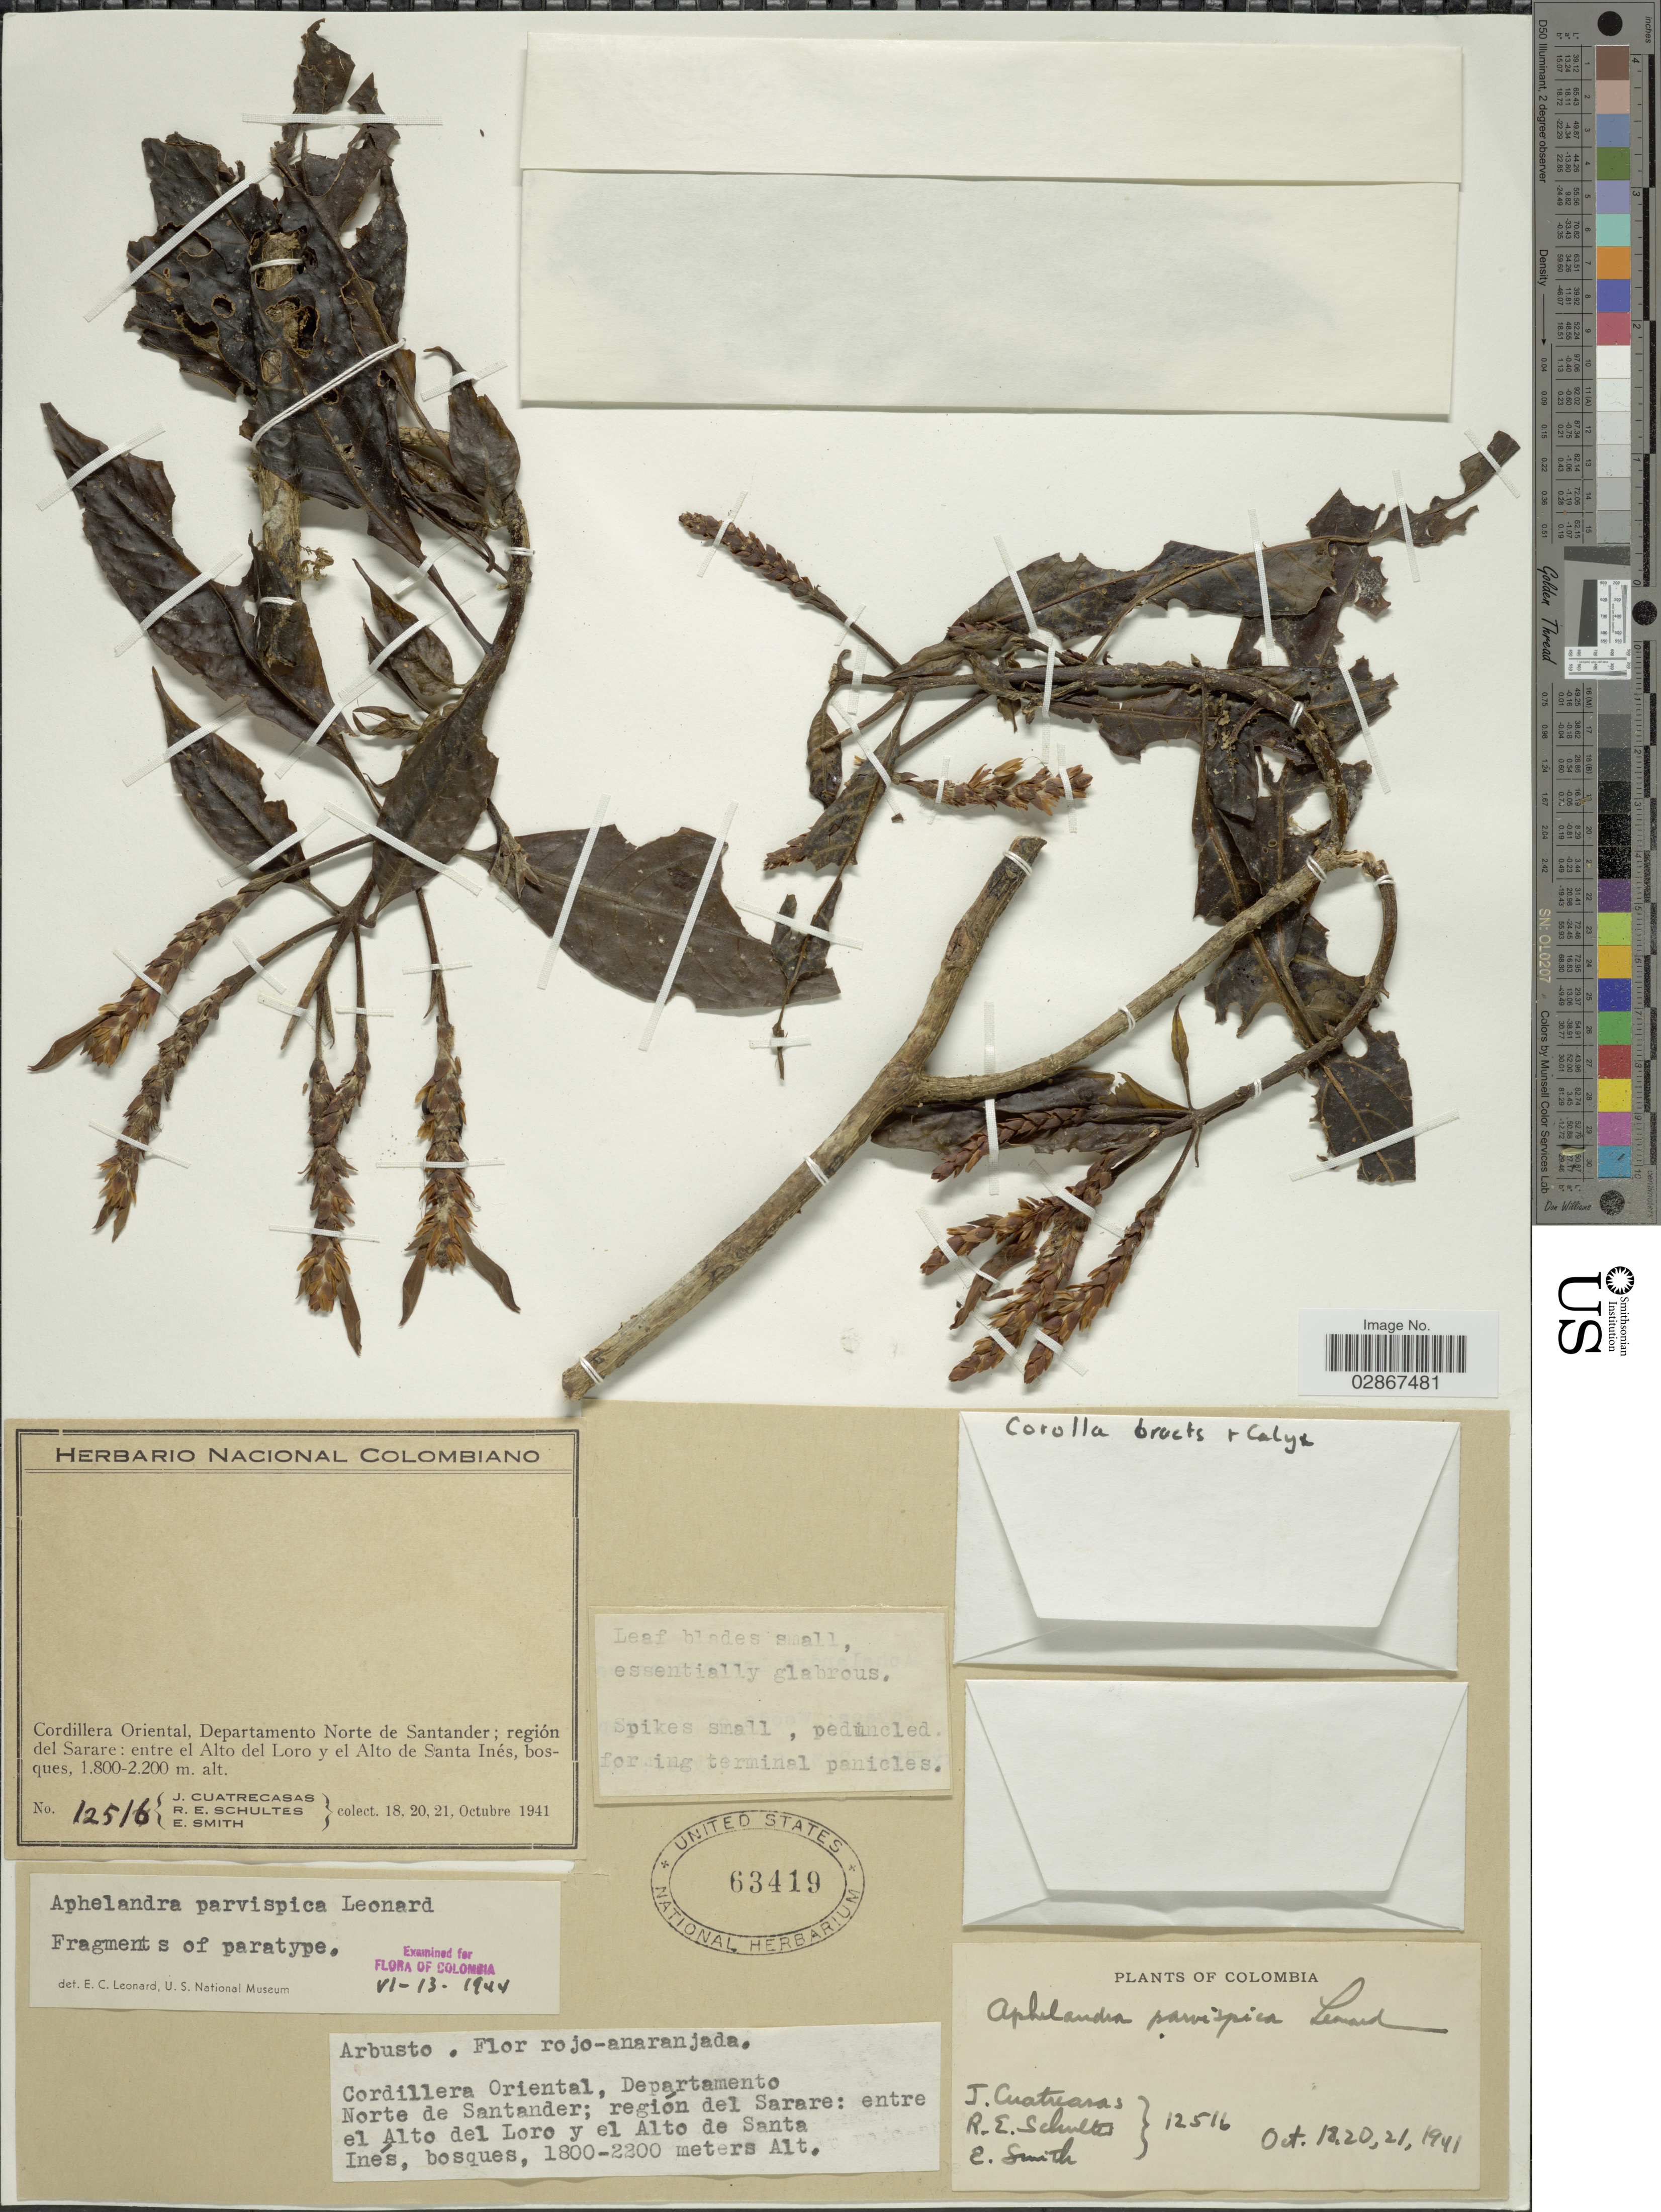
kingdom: Plantae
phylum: Tracheophyta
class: Magnoliopsida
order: Lamiales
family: Acanthaceae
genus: Aphelandra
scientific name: Aphelandra parvispica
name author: Leonard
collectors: J. Cuatrecasas, R. E. Schultes & E. Smith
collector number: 12516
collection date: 1941-10-18/1941-10-21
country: Colombia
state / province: Norte de Santander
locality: Cordillera Oriental, Departamento Norte de Santander; región del Sarare: entre al Alto del Loro y el Alto de Santa Inés.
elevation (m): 1800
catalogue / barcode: US 63419